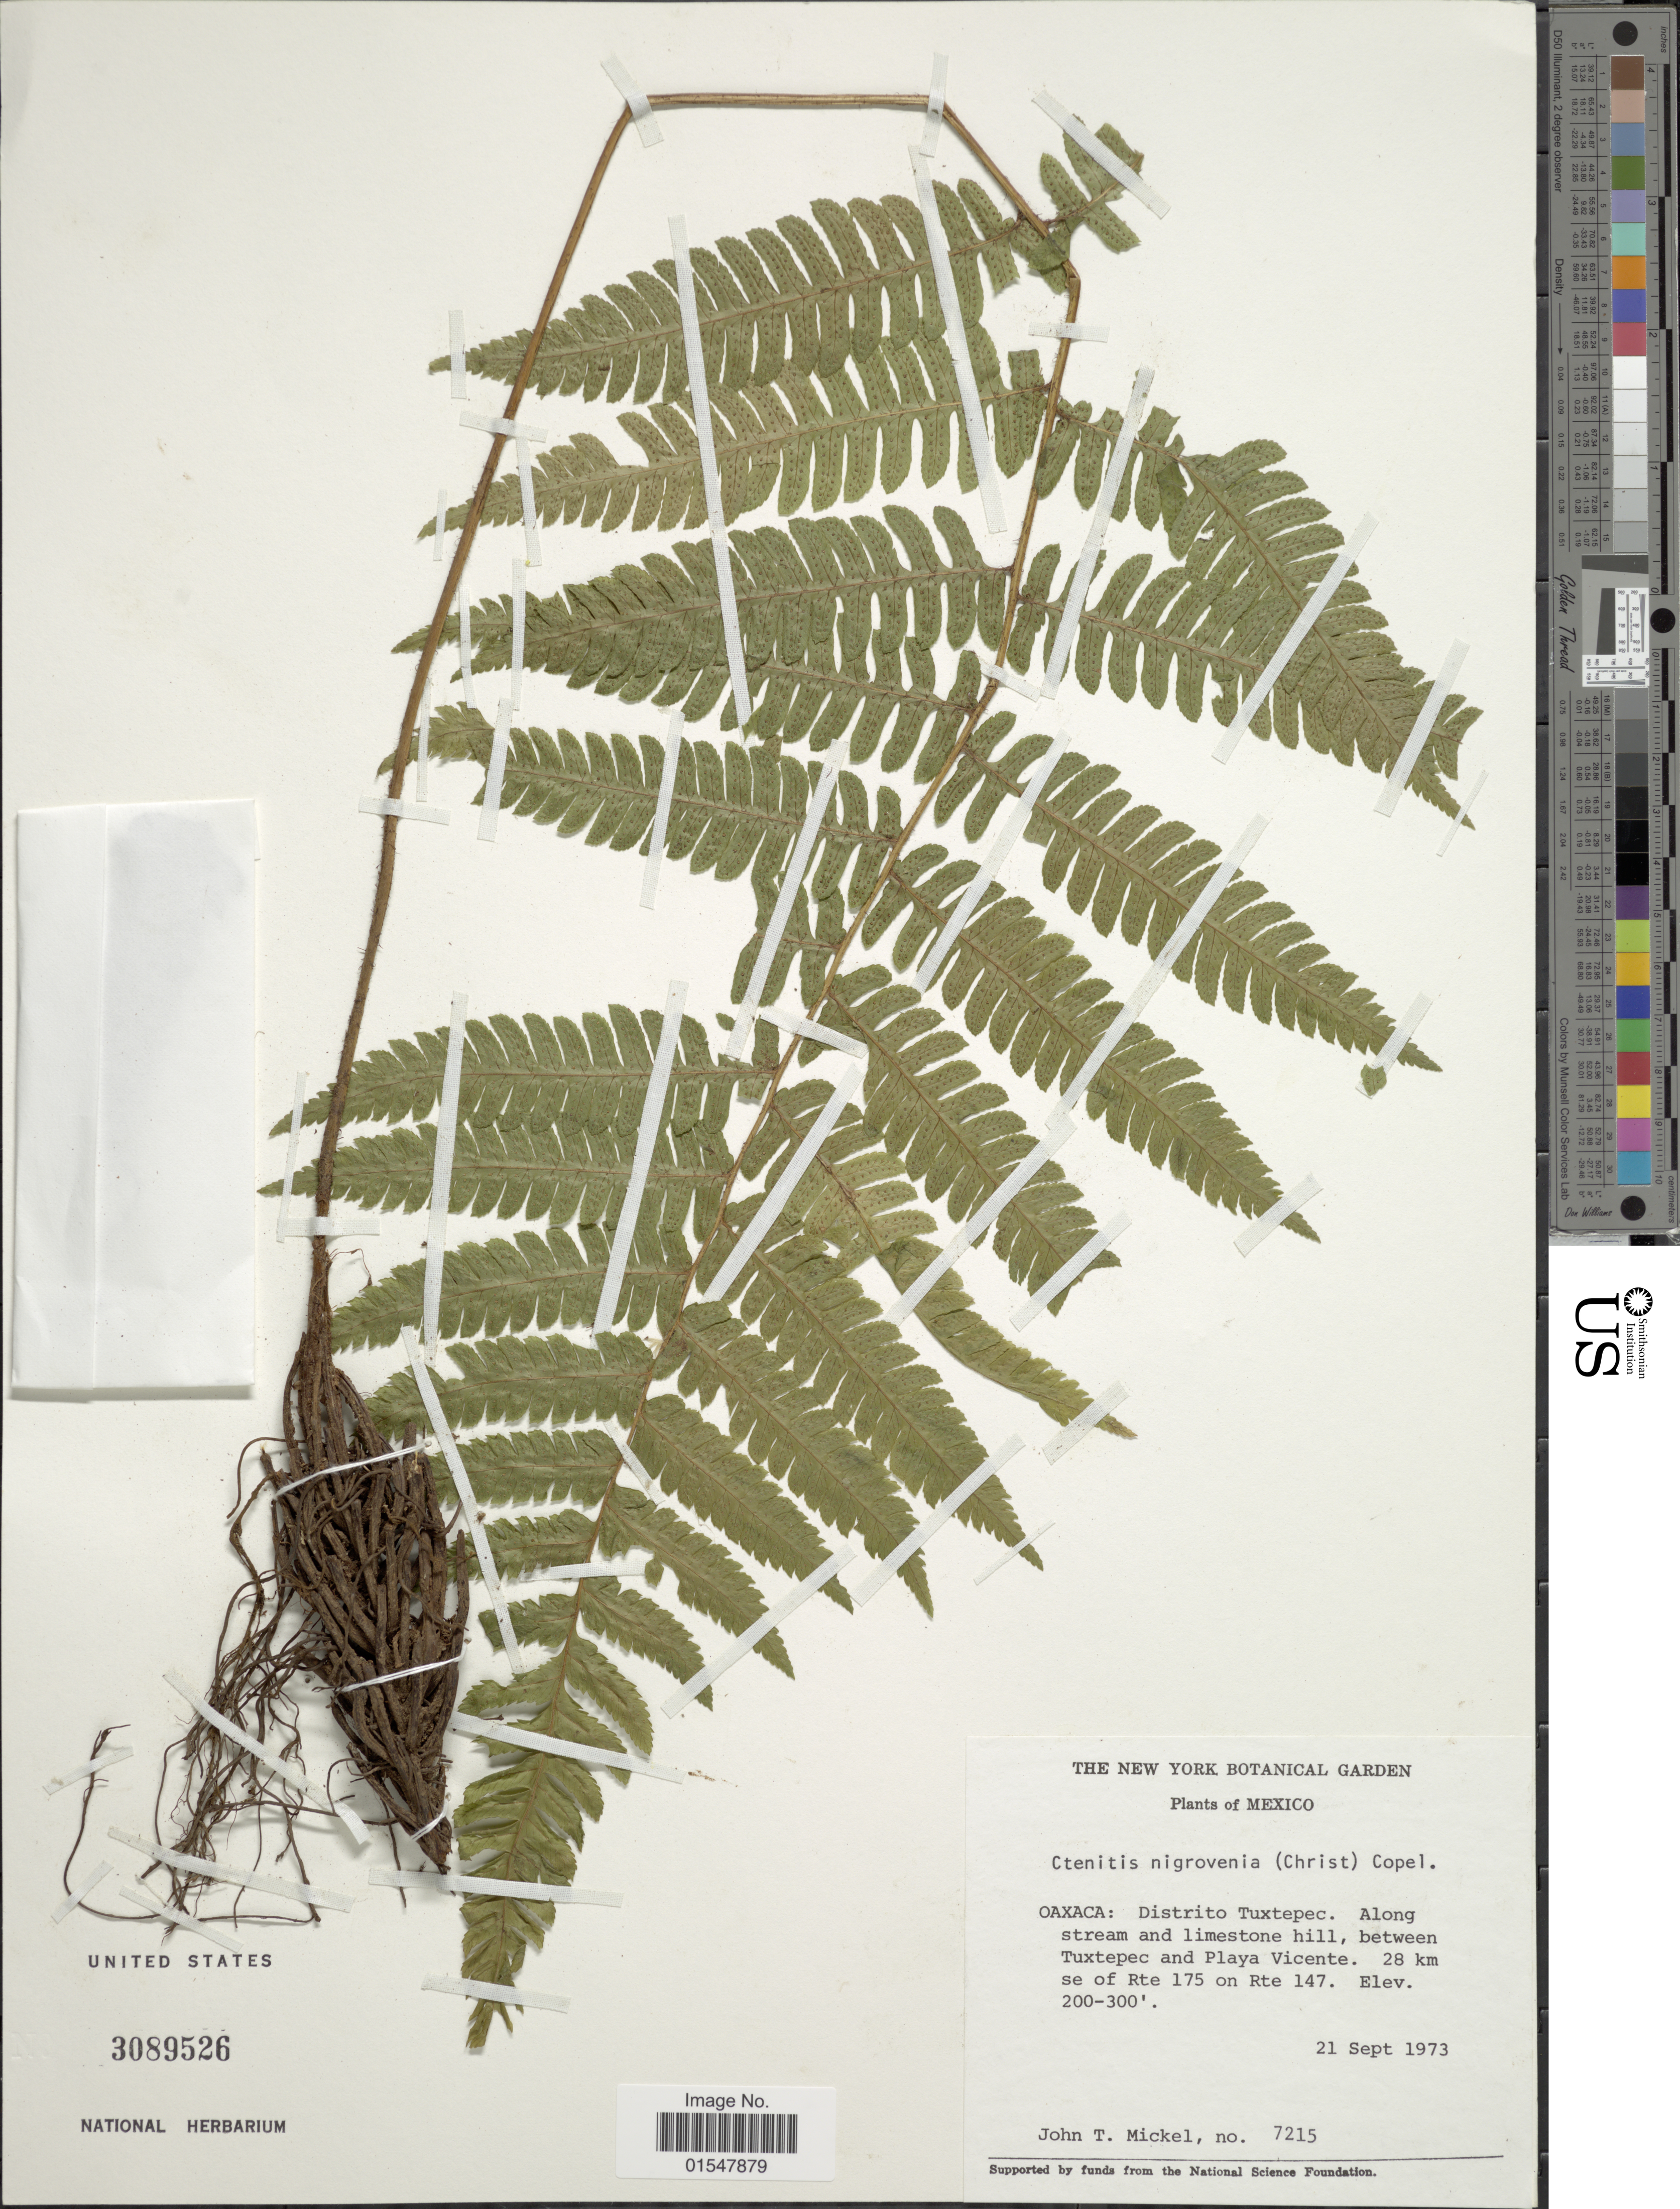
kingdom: Plantae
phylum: Tracheophyta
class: Polypodiopsida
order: Polypodiales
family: Dryopteridaceae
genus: Ctenitis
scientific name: Ctenitis nigrovenia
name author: (Christ) Copel.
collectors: J. T. Mickel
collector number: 7215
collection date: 1973-09-21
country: Mexico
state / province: Oaxaca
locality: Mexico, Oaxaca: Distrito Tuxtepec. Along stream and limestone hill, between Tuxtepec and Playa Vicente. 28 km se of Rte 175 on Rte 147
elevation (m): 61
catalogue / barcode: US 3089526